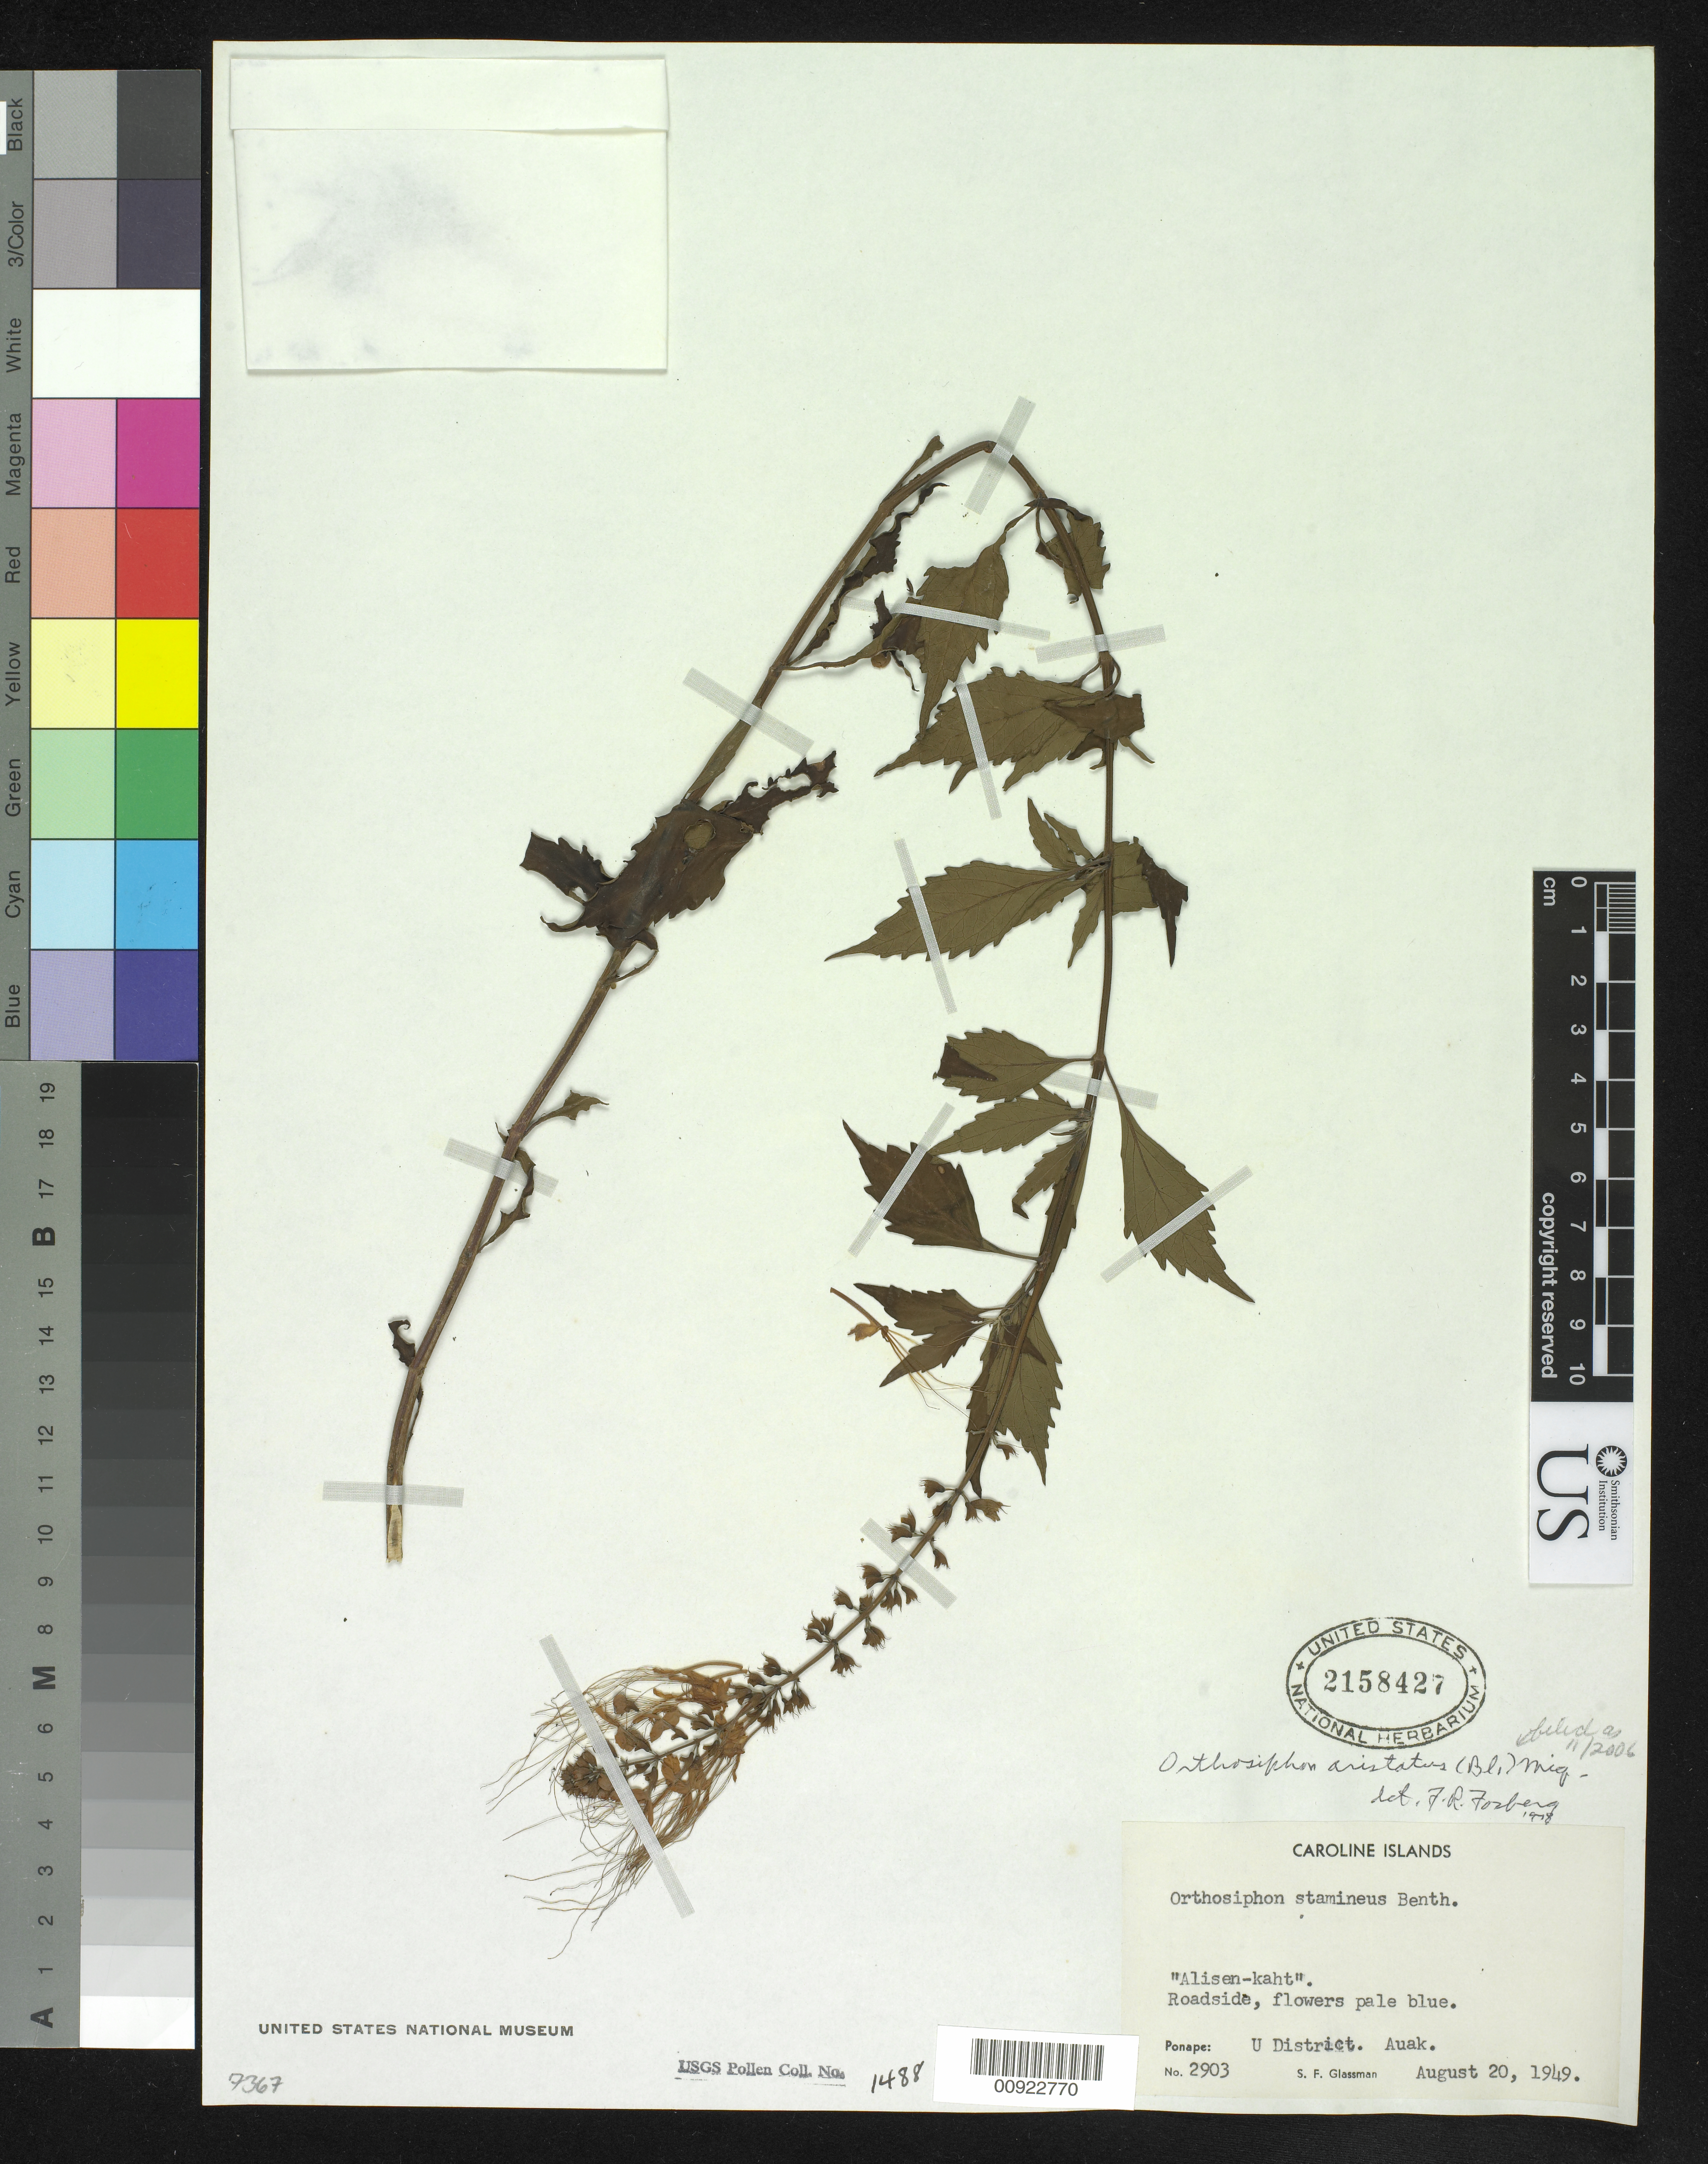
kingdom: Plantae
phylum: Tracheophyta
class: Magnoliopsida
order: Lamiales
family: Lamiaceae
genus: Orthosiphon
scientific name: Orthosiphon aristatus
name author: (Blume) Miq.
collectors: S. F. Glassman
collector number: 2903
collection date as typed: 20 Aug 1949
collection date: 1949-08-20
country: Micronesia, Federated States of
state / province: Pohnpei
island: Pohnpei [Ponape]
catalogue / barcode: US 2158427